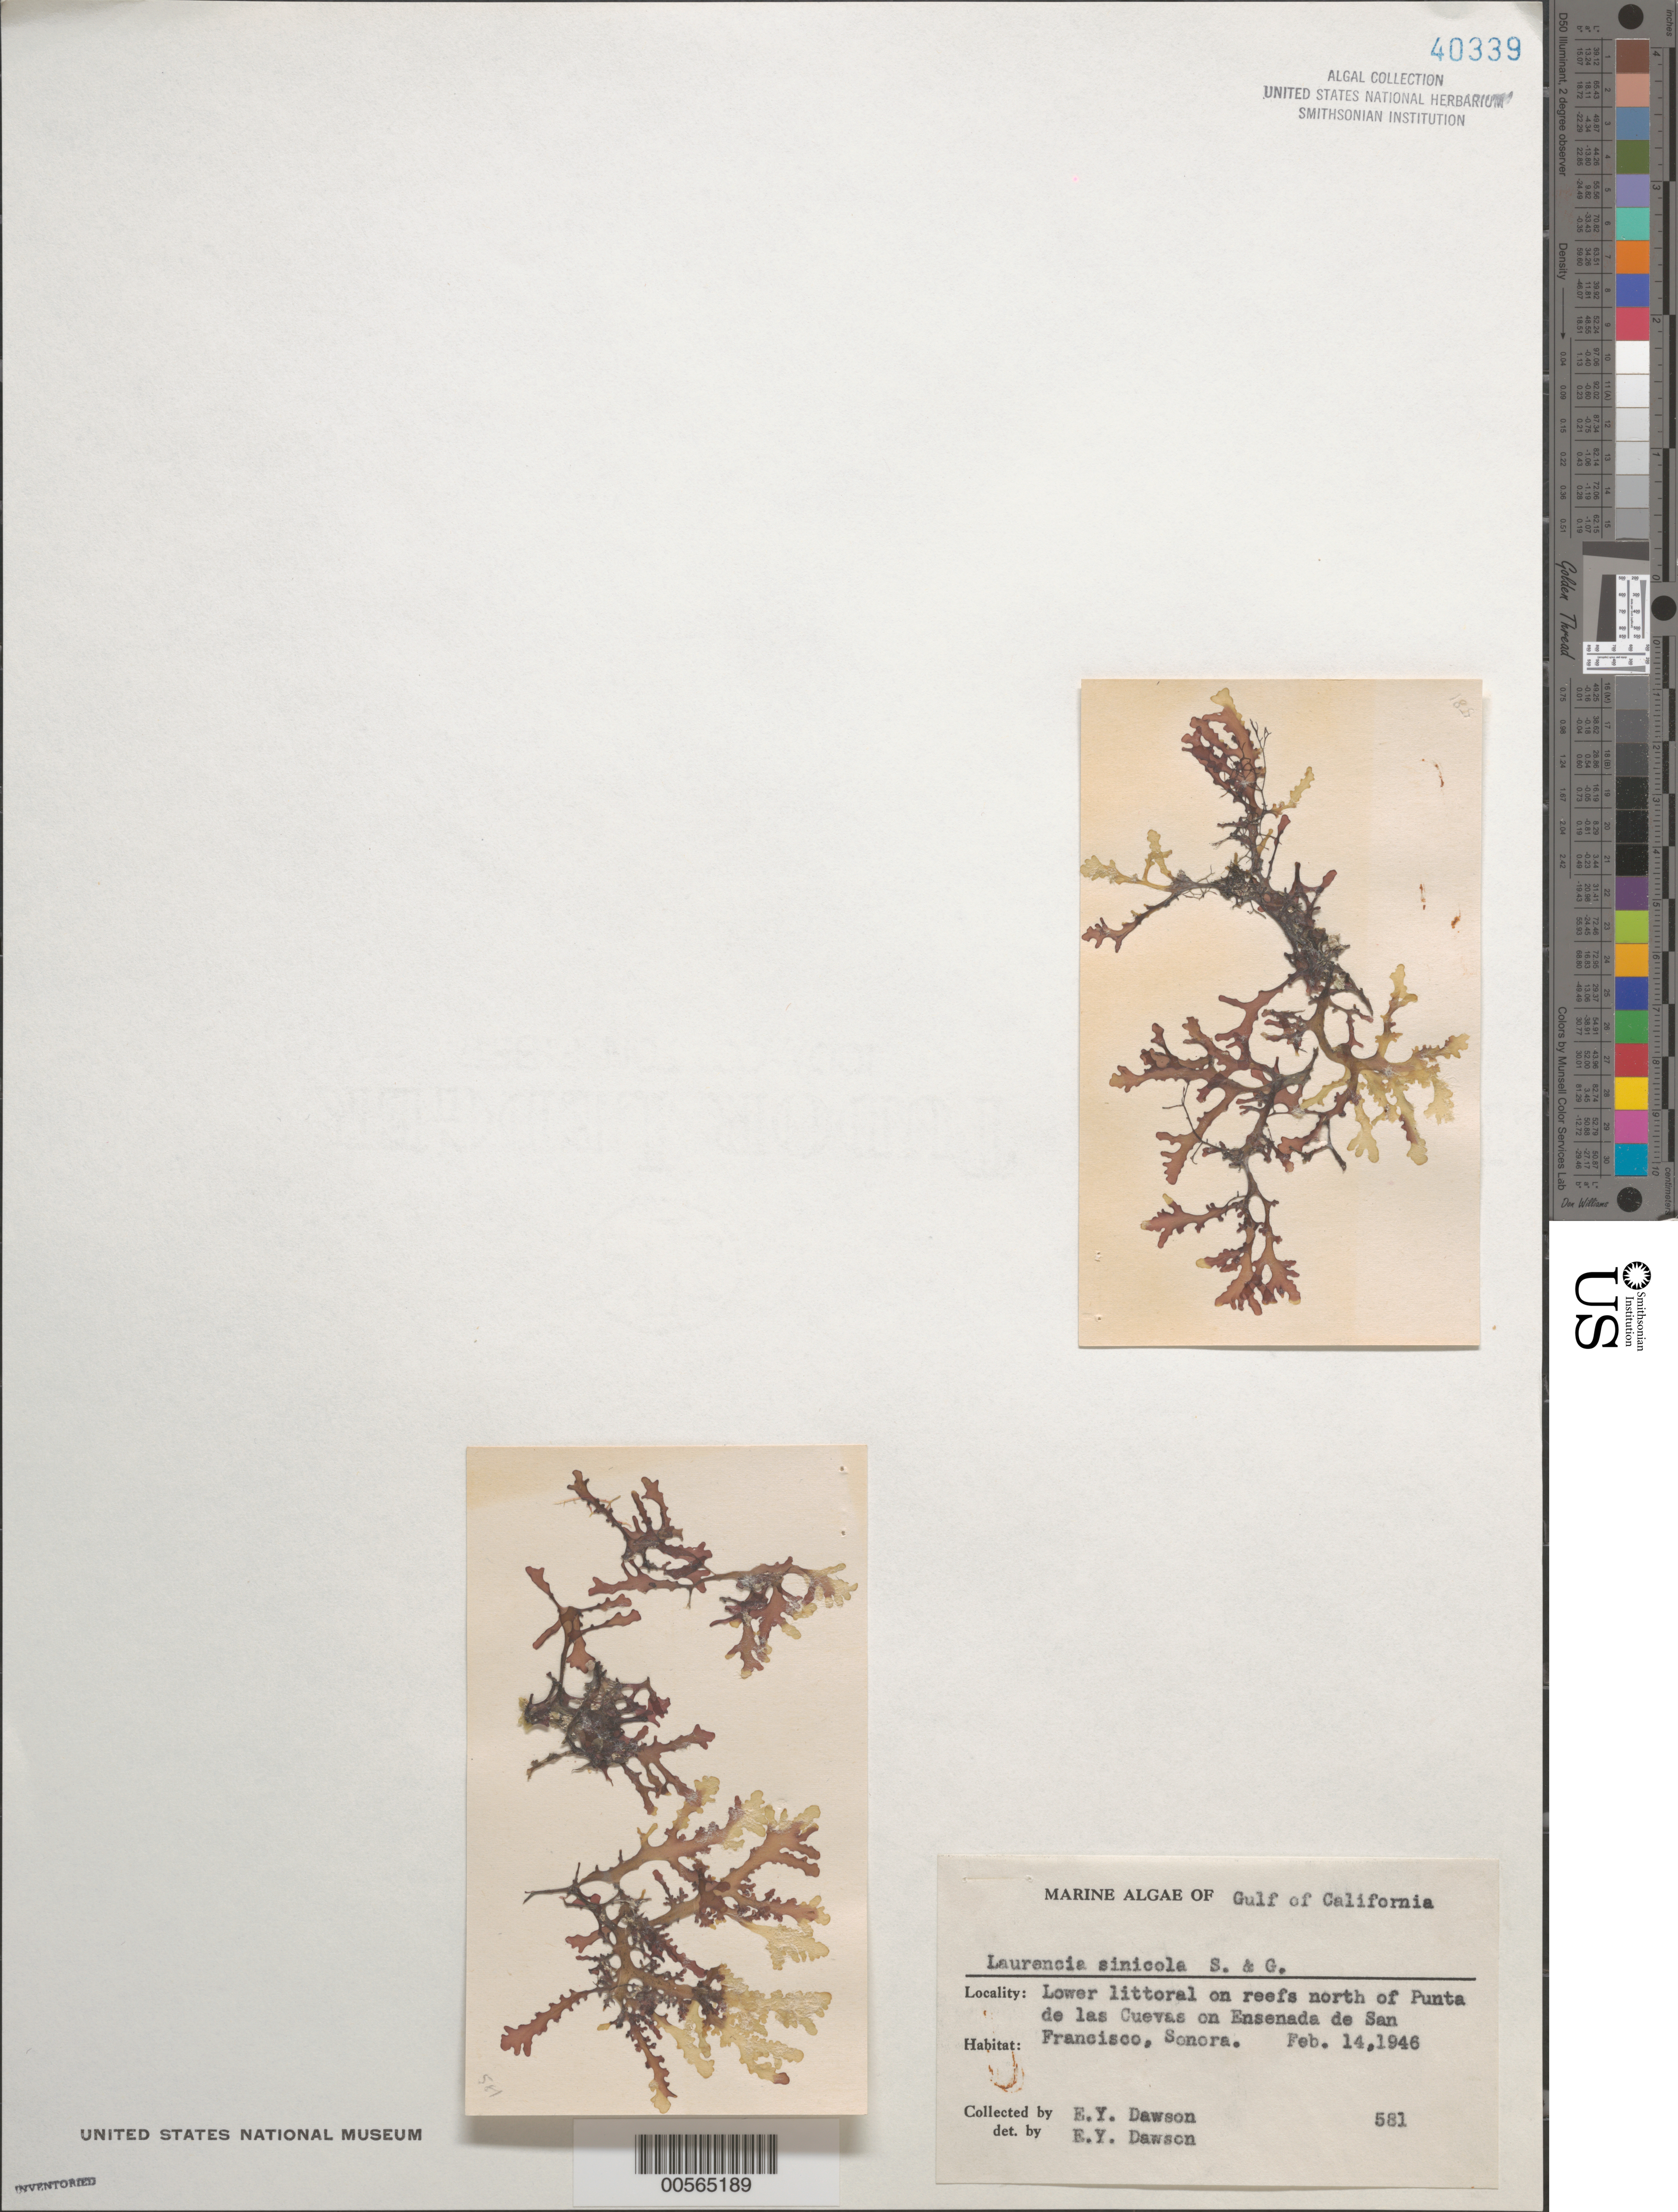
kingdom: Plantae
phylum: Rhodophyta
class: Florideophyceae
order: Ceramiales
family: Rhodomelaceae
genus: Osmundea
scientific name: Osmundea sinicola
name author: (Setchell & N.L. Gardner) K.W. Nam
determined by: Algae name updating Project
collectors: E. Y. Dawson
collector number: EYD 581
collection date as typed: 14 Feb 1946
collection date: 1946-02-14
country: Mexico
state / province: Sonora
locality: Ensenada de San Francisco north of Punta de las Cuevas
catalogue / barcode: US 40339